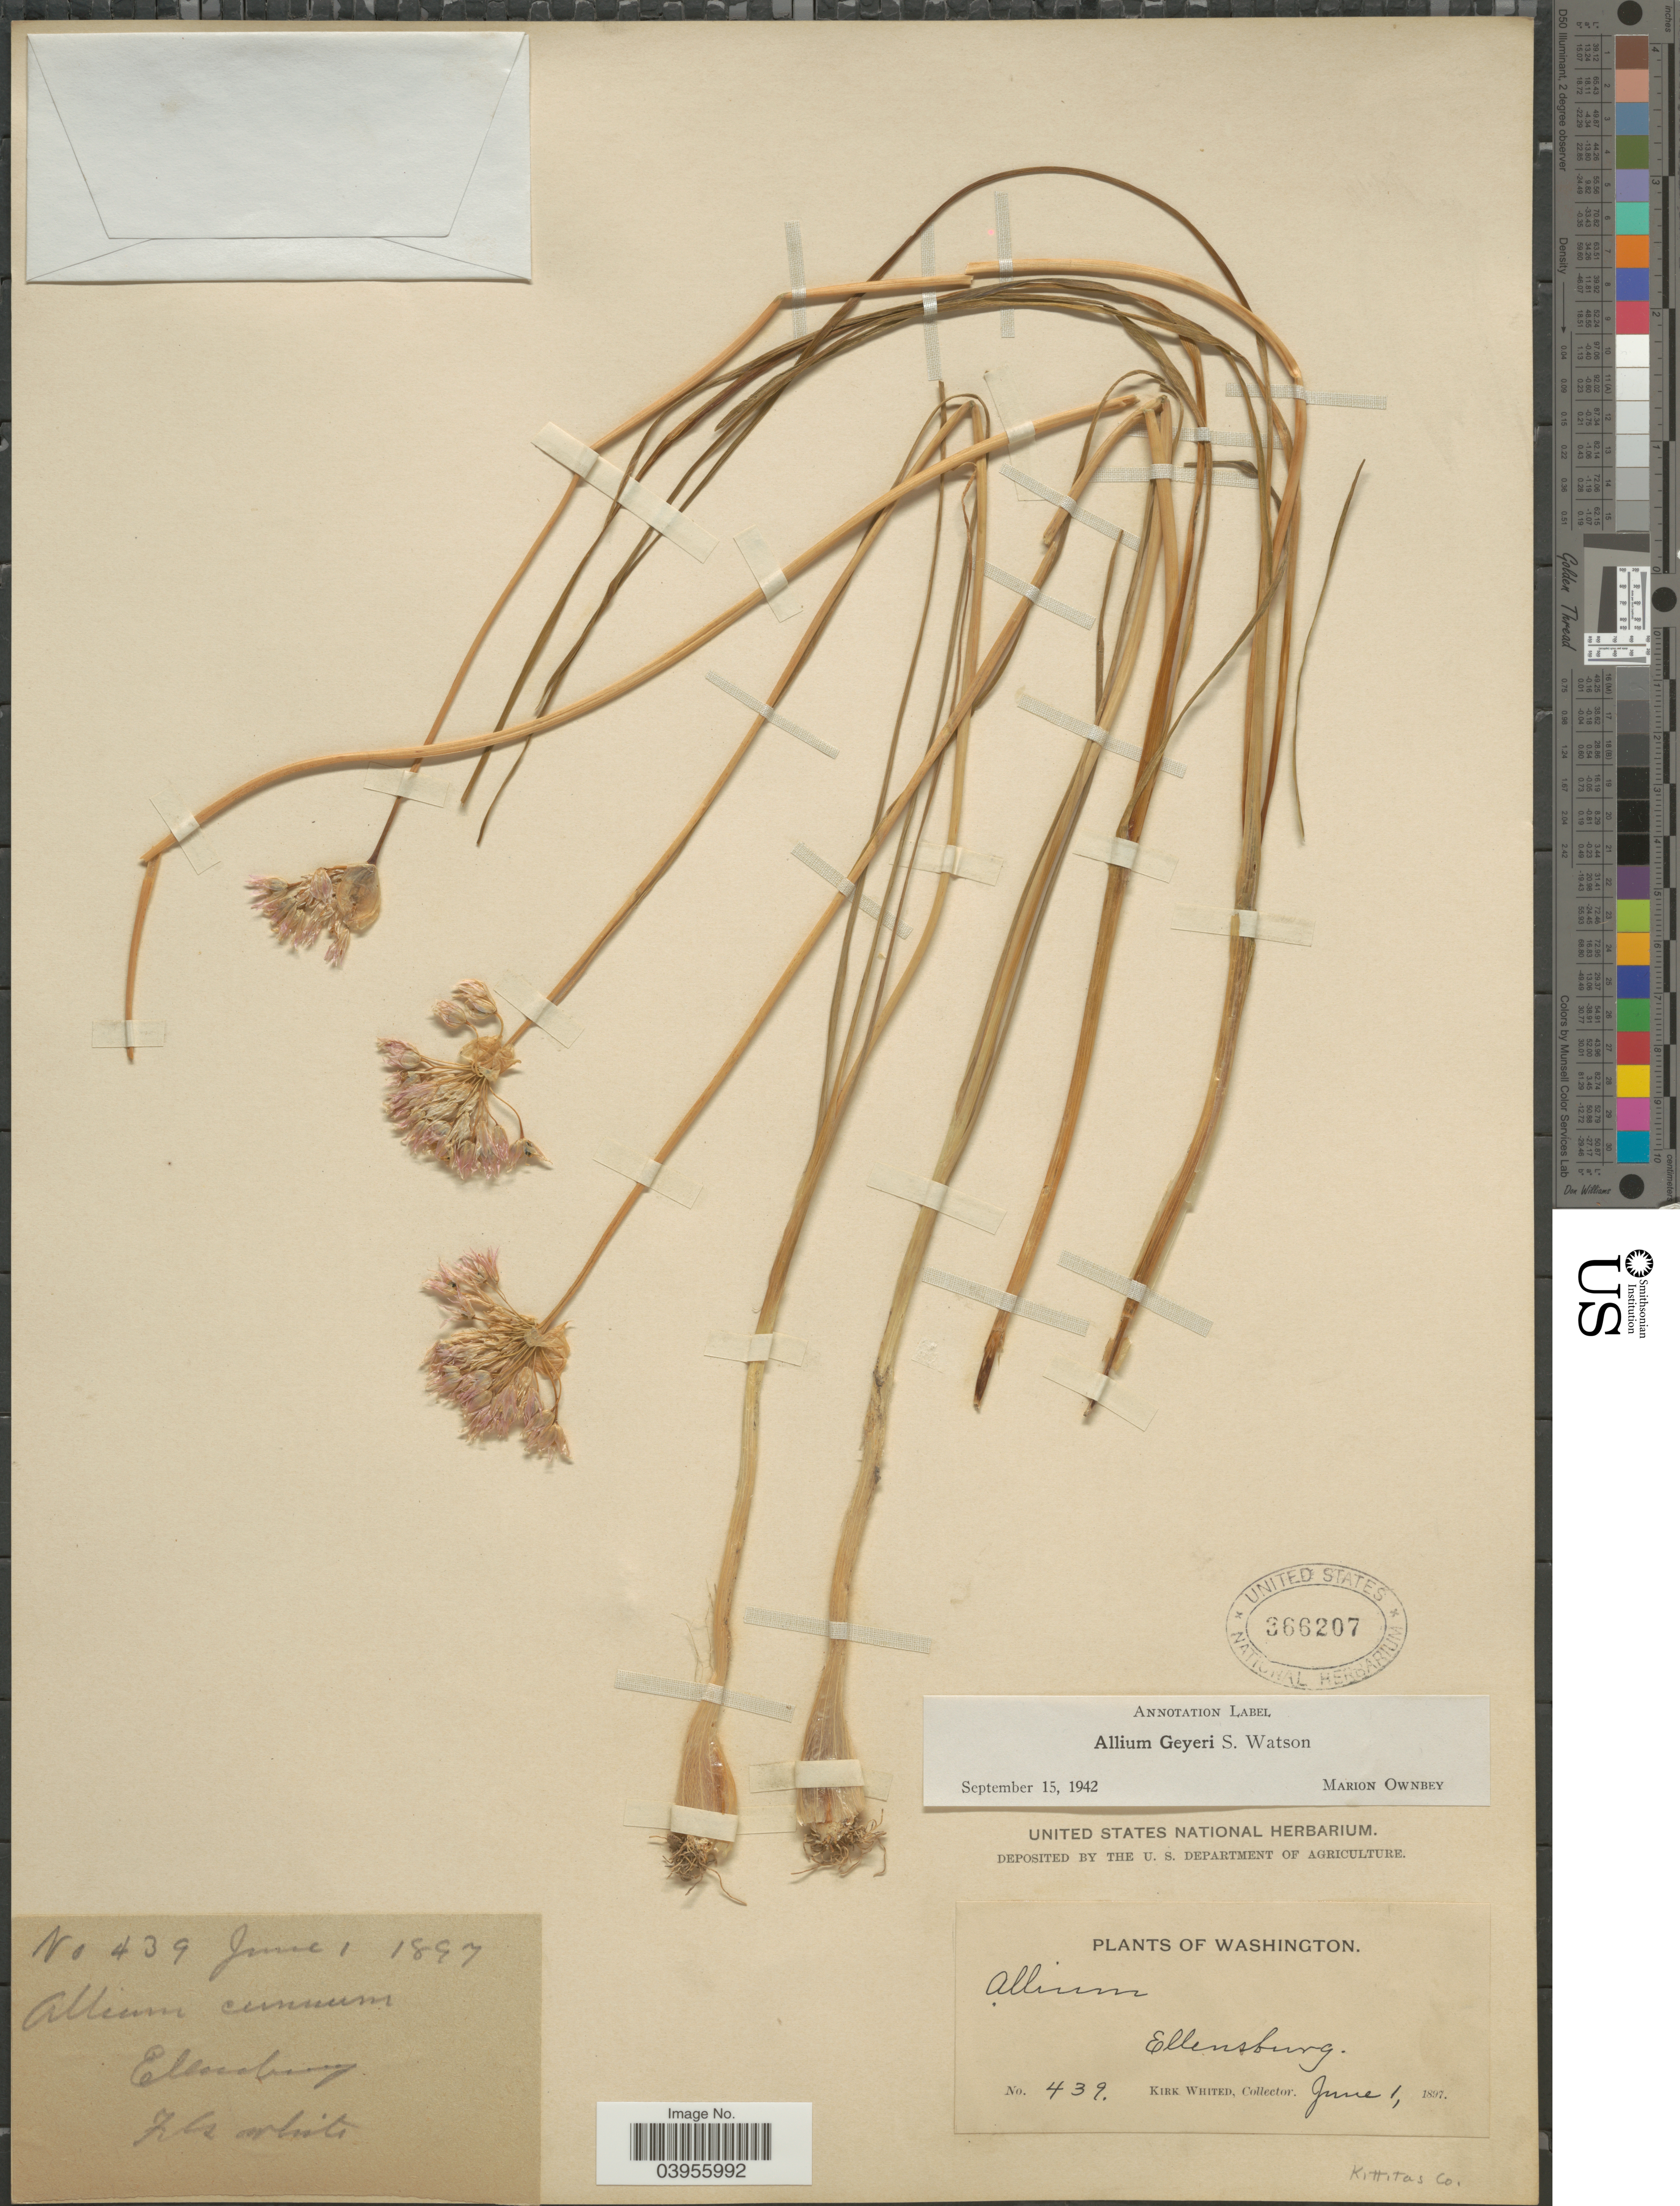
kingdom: Plantae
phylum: Tracheophyta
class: Liliopsida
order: Asparagales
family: Amaryllidaceae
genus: Allium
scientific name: Allium geyeri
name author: S. Watson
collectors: K. Whited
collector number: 439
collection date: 1897-06-01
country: United States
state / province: Washington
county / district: Kittitas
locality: Ellensburg. Kittitas Co.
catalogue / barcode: US 366207